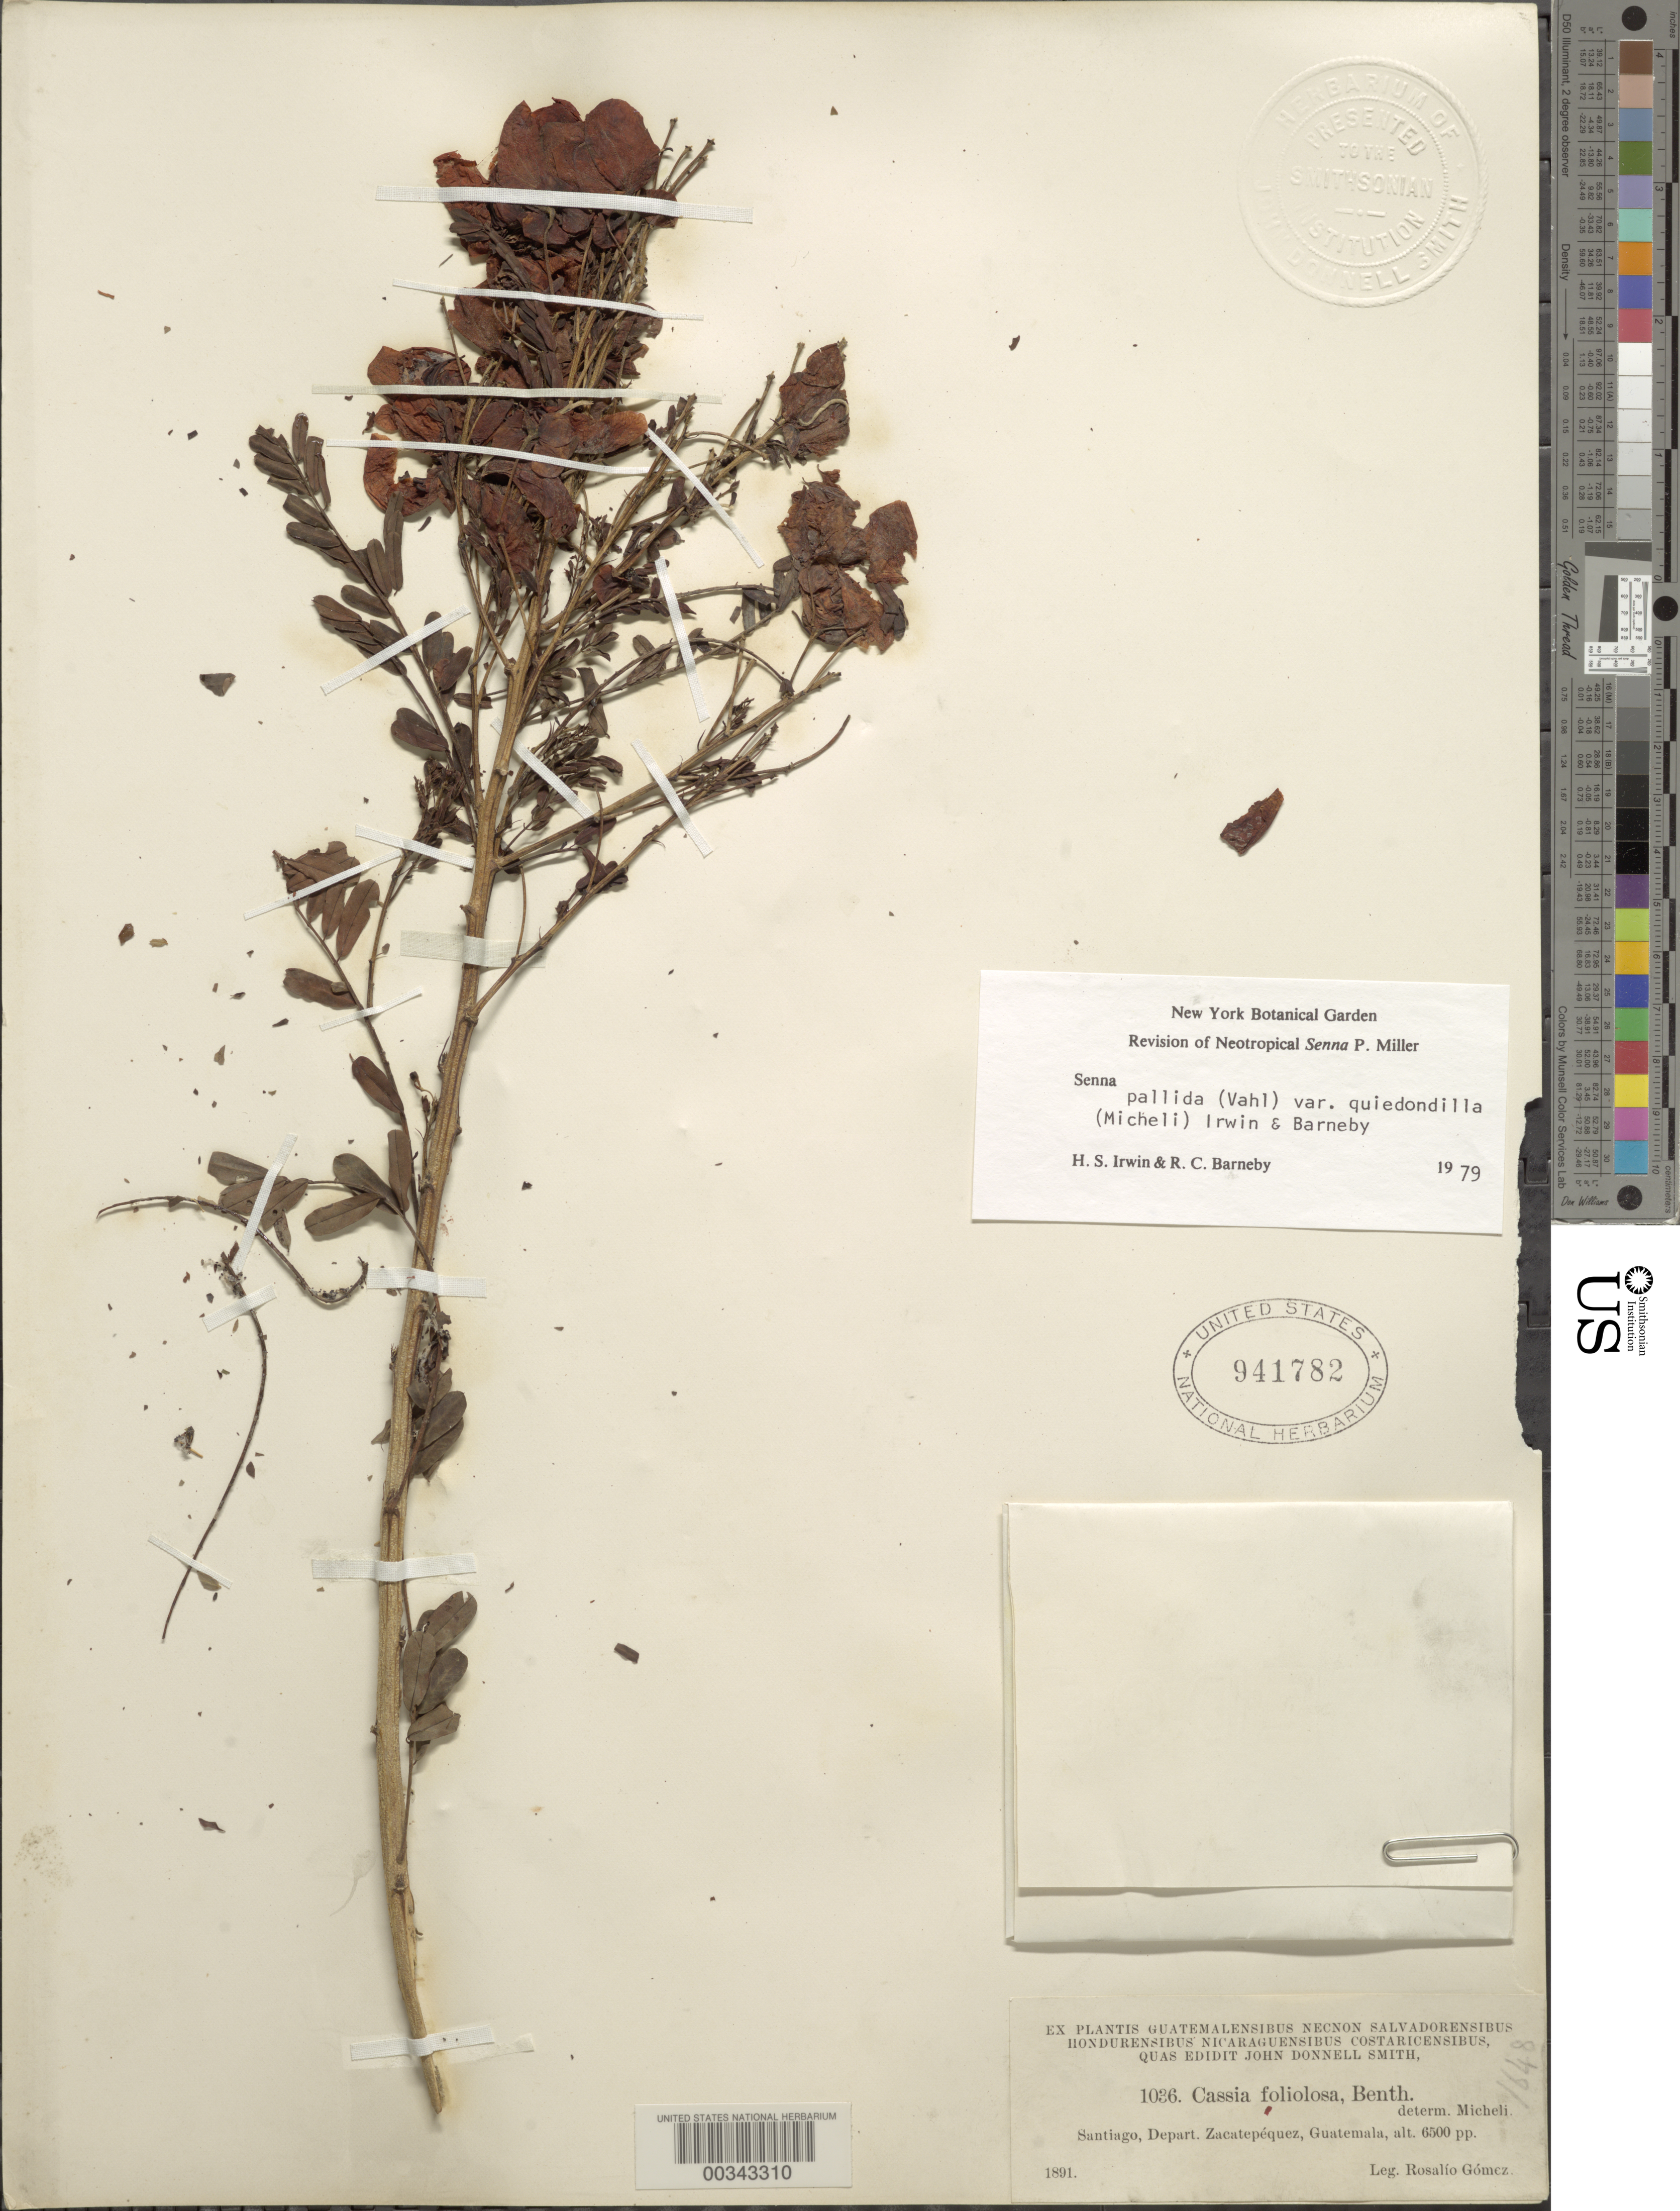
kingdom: Plantae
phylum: Tracheophyta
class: Magnoliopsida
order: Fabales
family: Fabaceae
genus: Senna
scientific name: Senna pallida var. quiedondilla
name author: (Micheli) H.S. Irwin & Barneby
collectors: R. Gómez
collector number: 1036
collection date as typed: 1891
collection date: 1891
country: Guatemala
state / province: Sacatepéquez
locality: Santiago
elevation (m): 1981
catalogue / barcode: US 941782